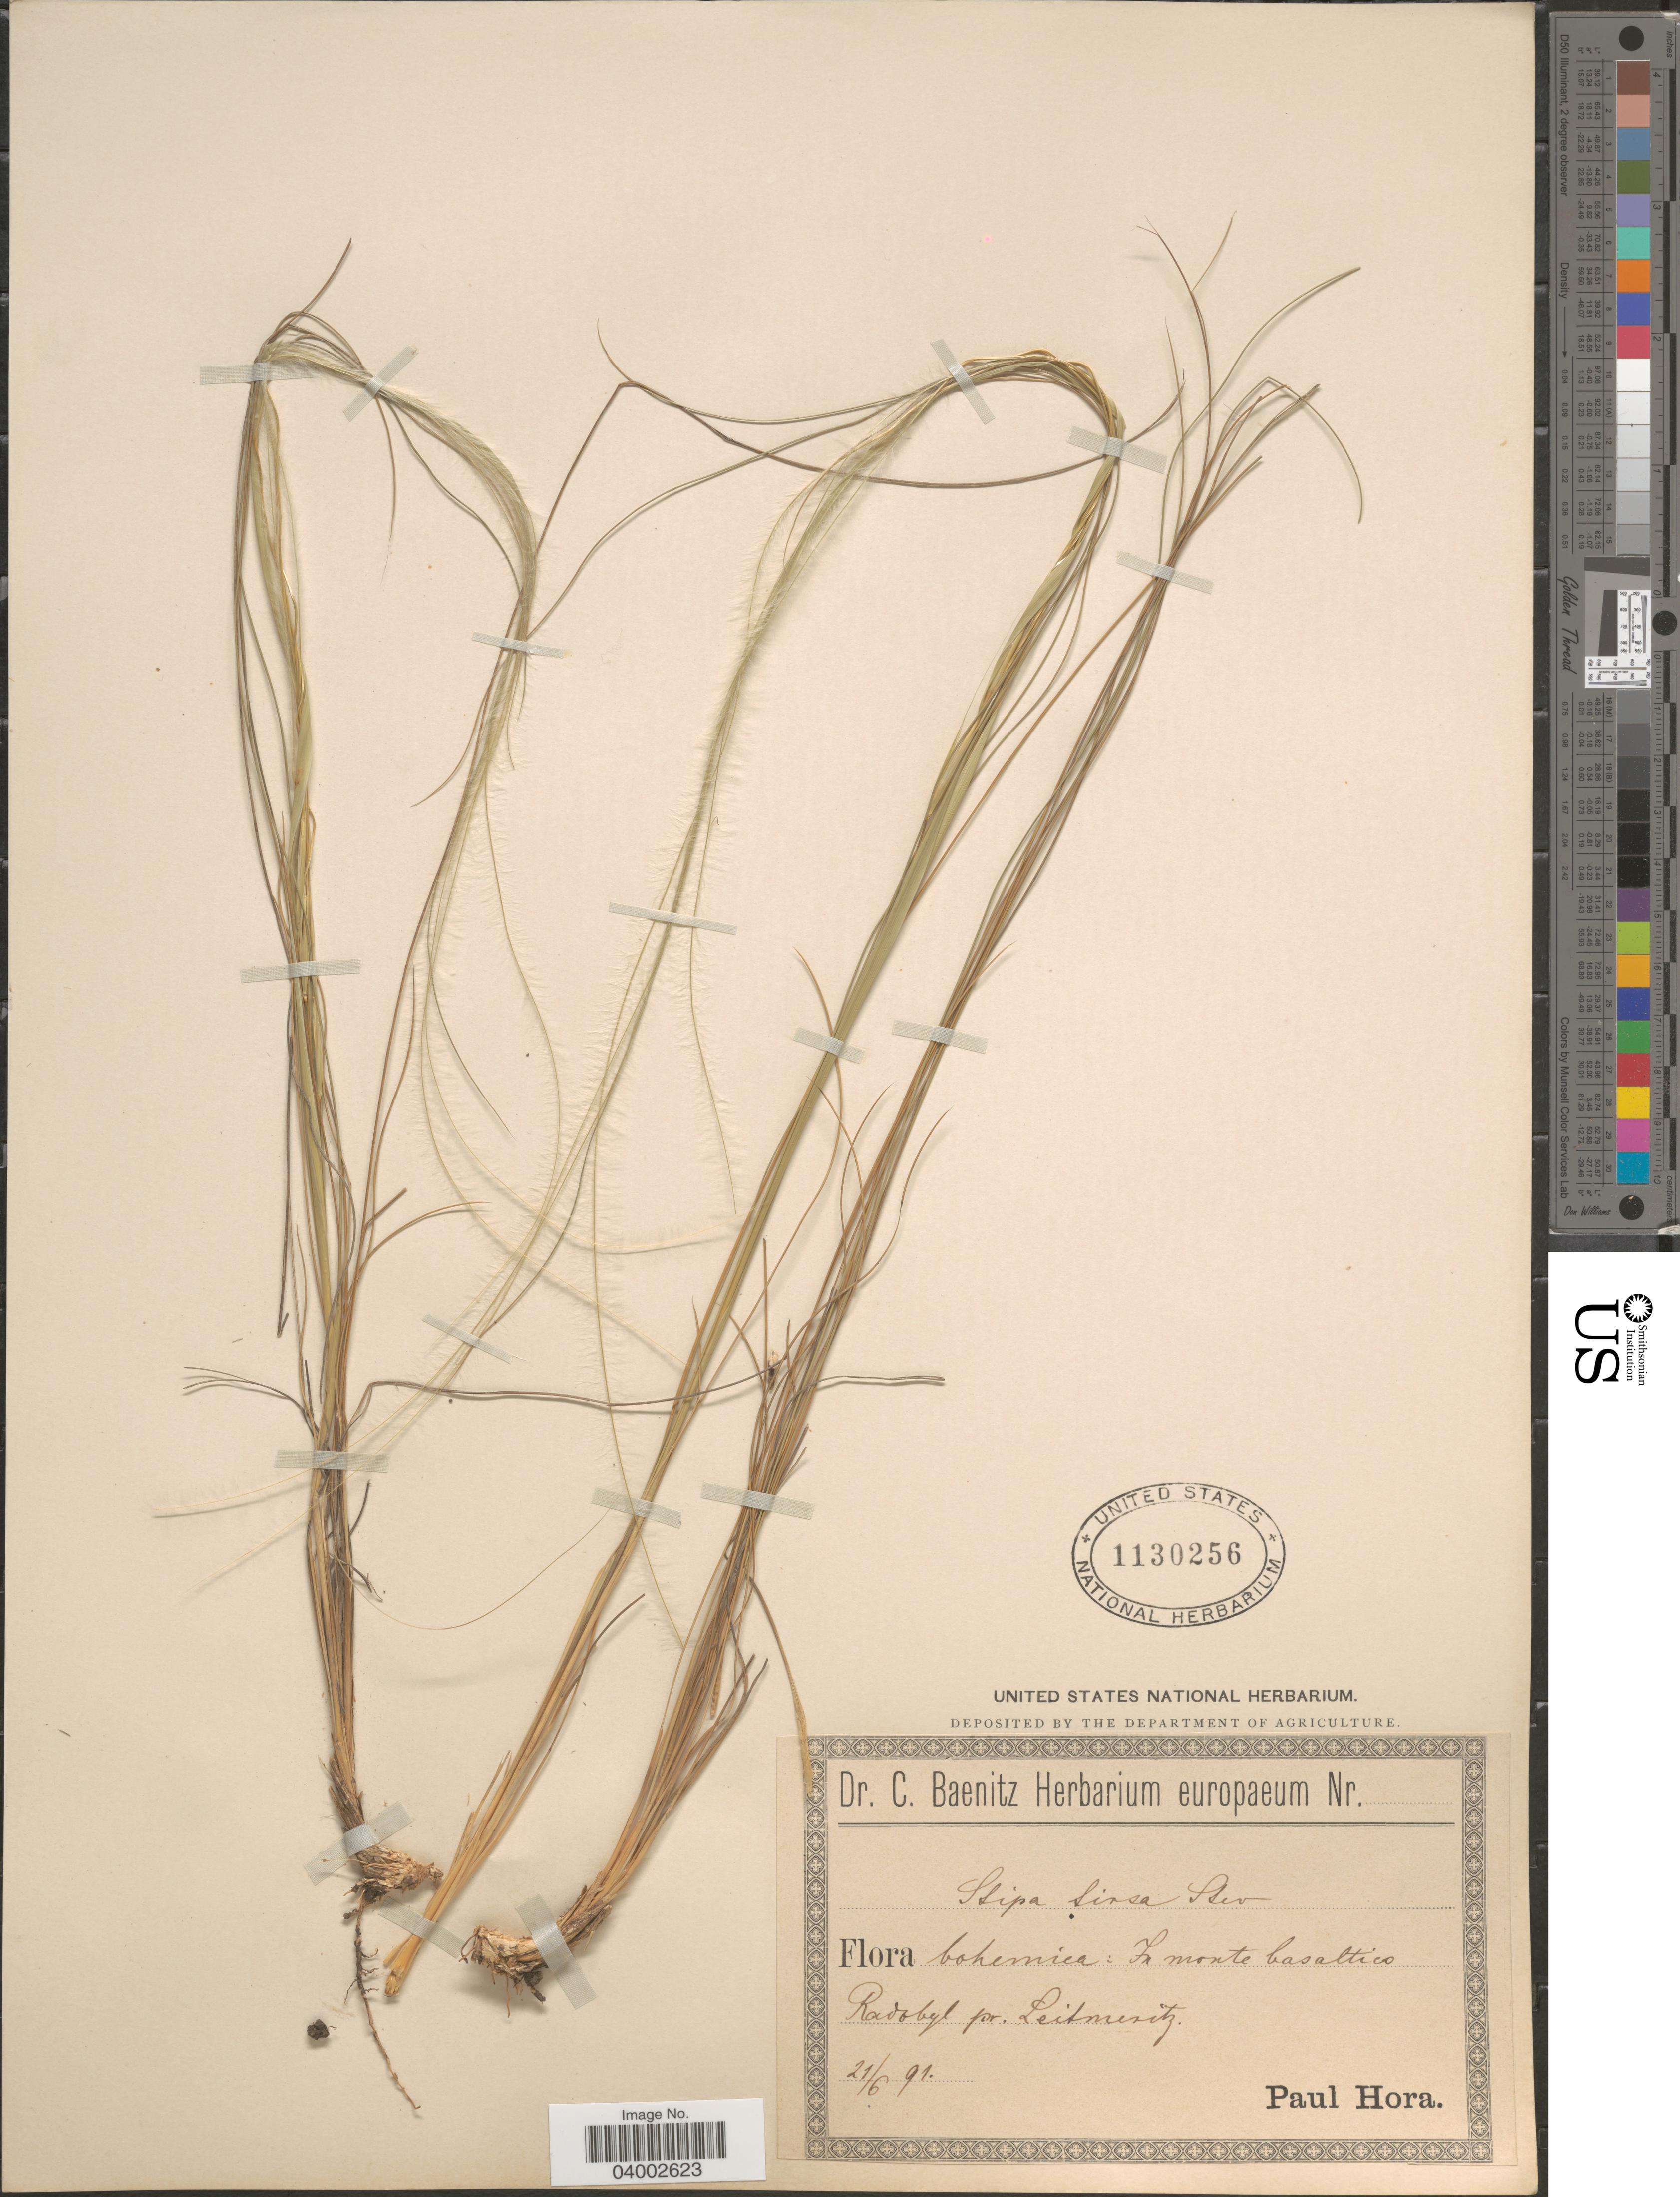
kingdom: Plantae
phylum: Tracheophyta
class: Liliopsida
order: Poales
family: Poaceae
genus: Stipa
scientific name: Stipa tirsa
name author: Steven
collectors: P. Hora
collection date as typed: Transcribed d/m/y: 21/6/91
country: Czechia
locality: Bohemica: In monte Casaltico Radobýl pr. Leitmeritz.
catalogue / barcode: US 1130256